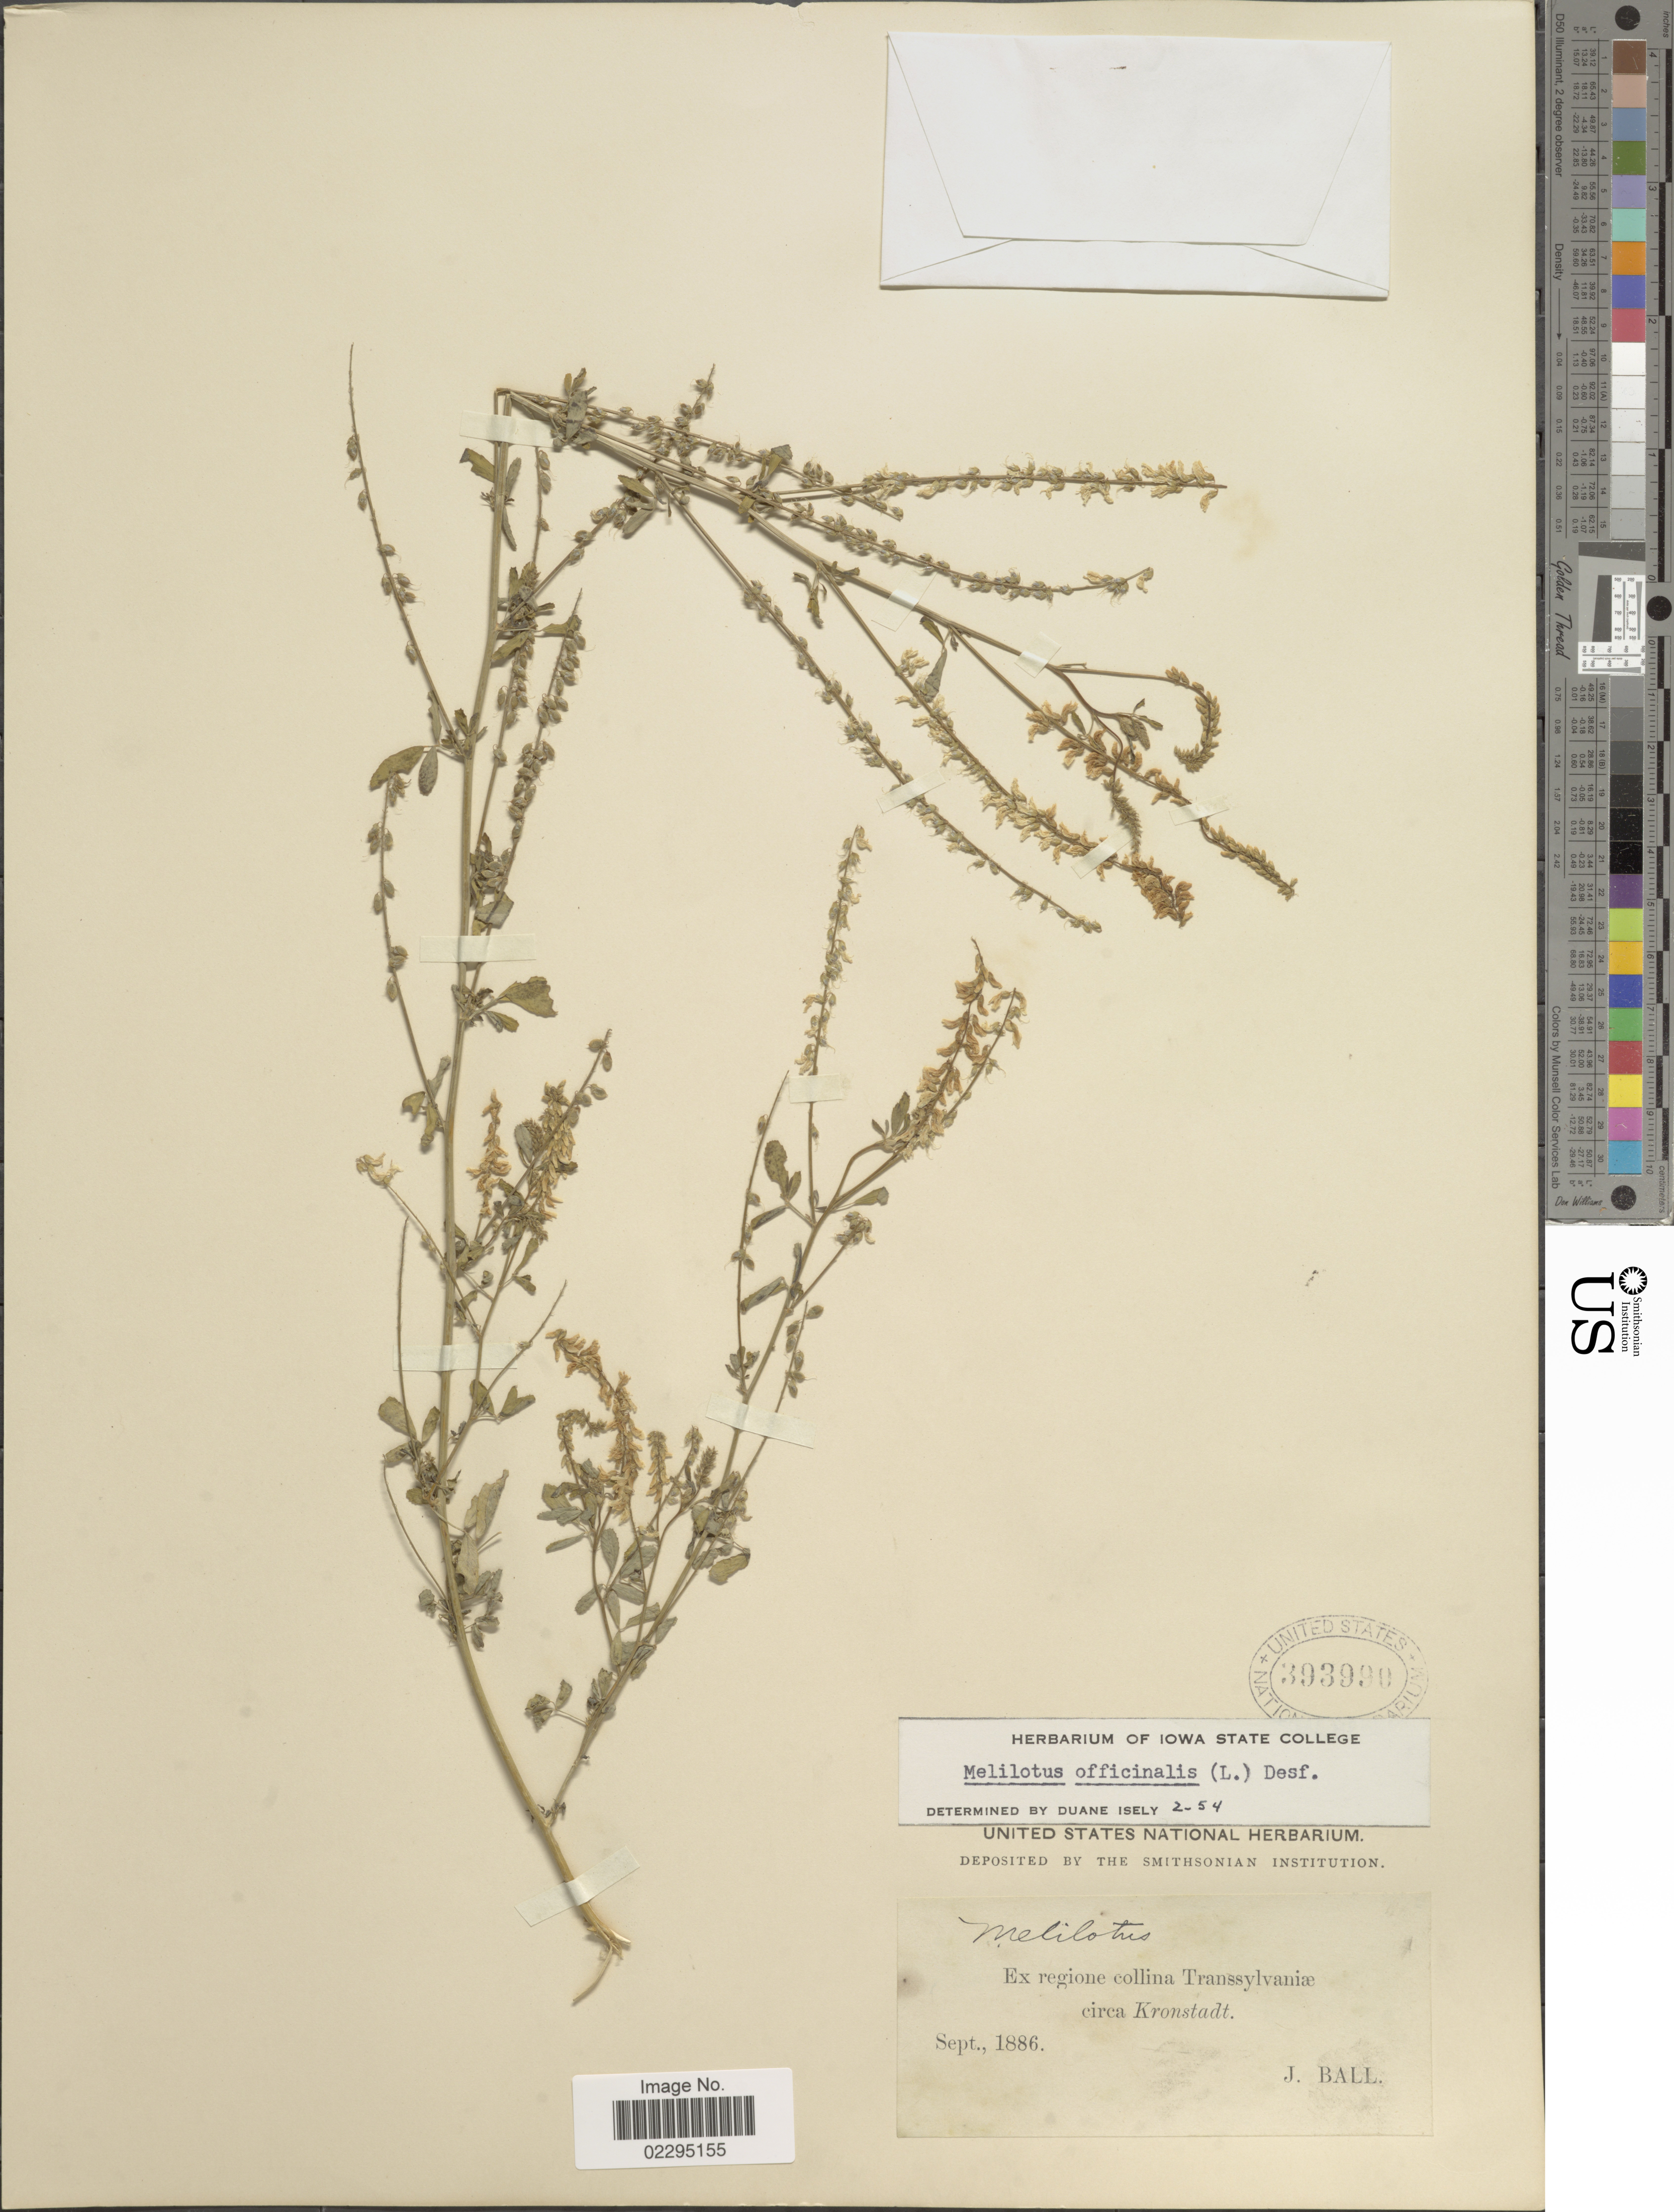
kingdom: Plantae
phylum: Tracheophyta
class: Magnoliopsida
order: Fabales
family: Fabaceae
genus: Melilotus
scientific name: Melilotus officinalis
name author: (L.) Lam.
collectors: J. Ball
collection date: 1886-09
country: Romania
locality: Regione collina Transsylvaniae circa Kronstadt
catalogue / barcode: US 393990